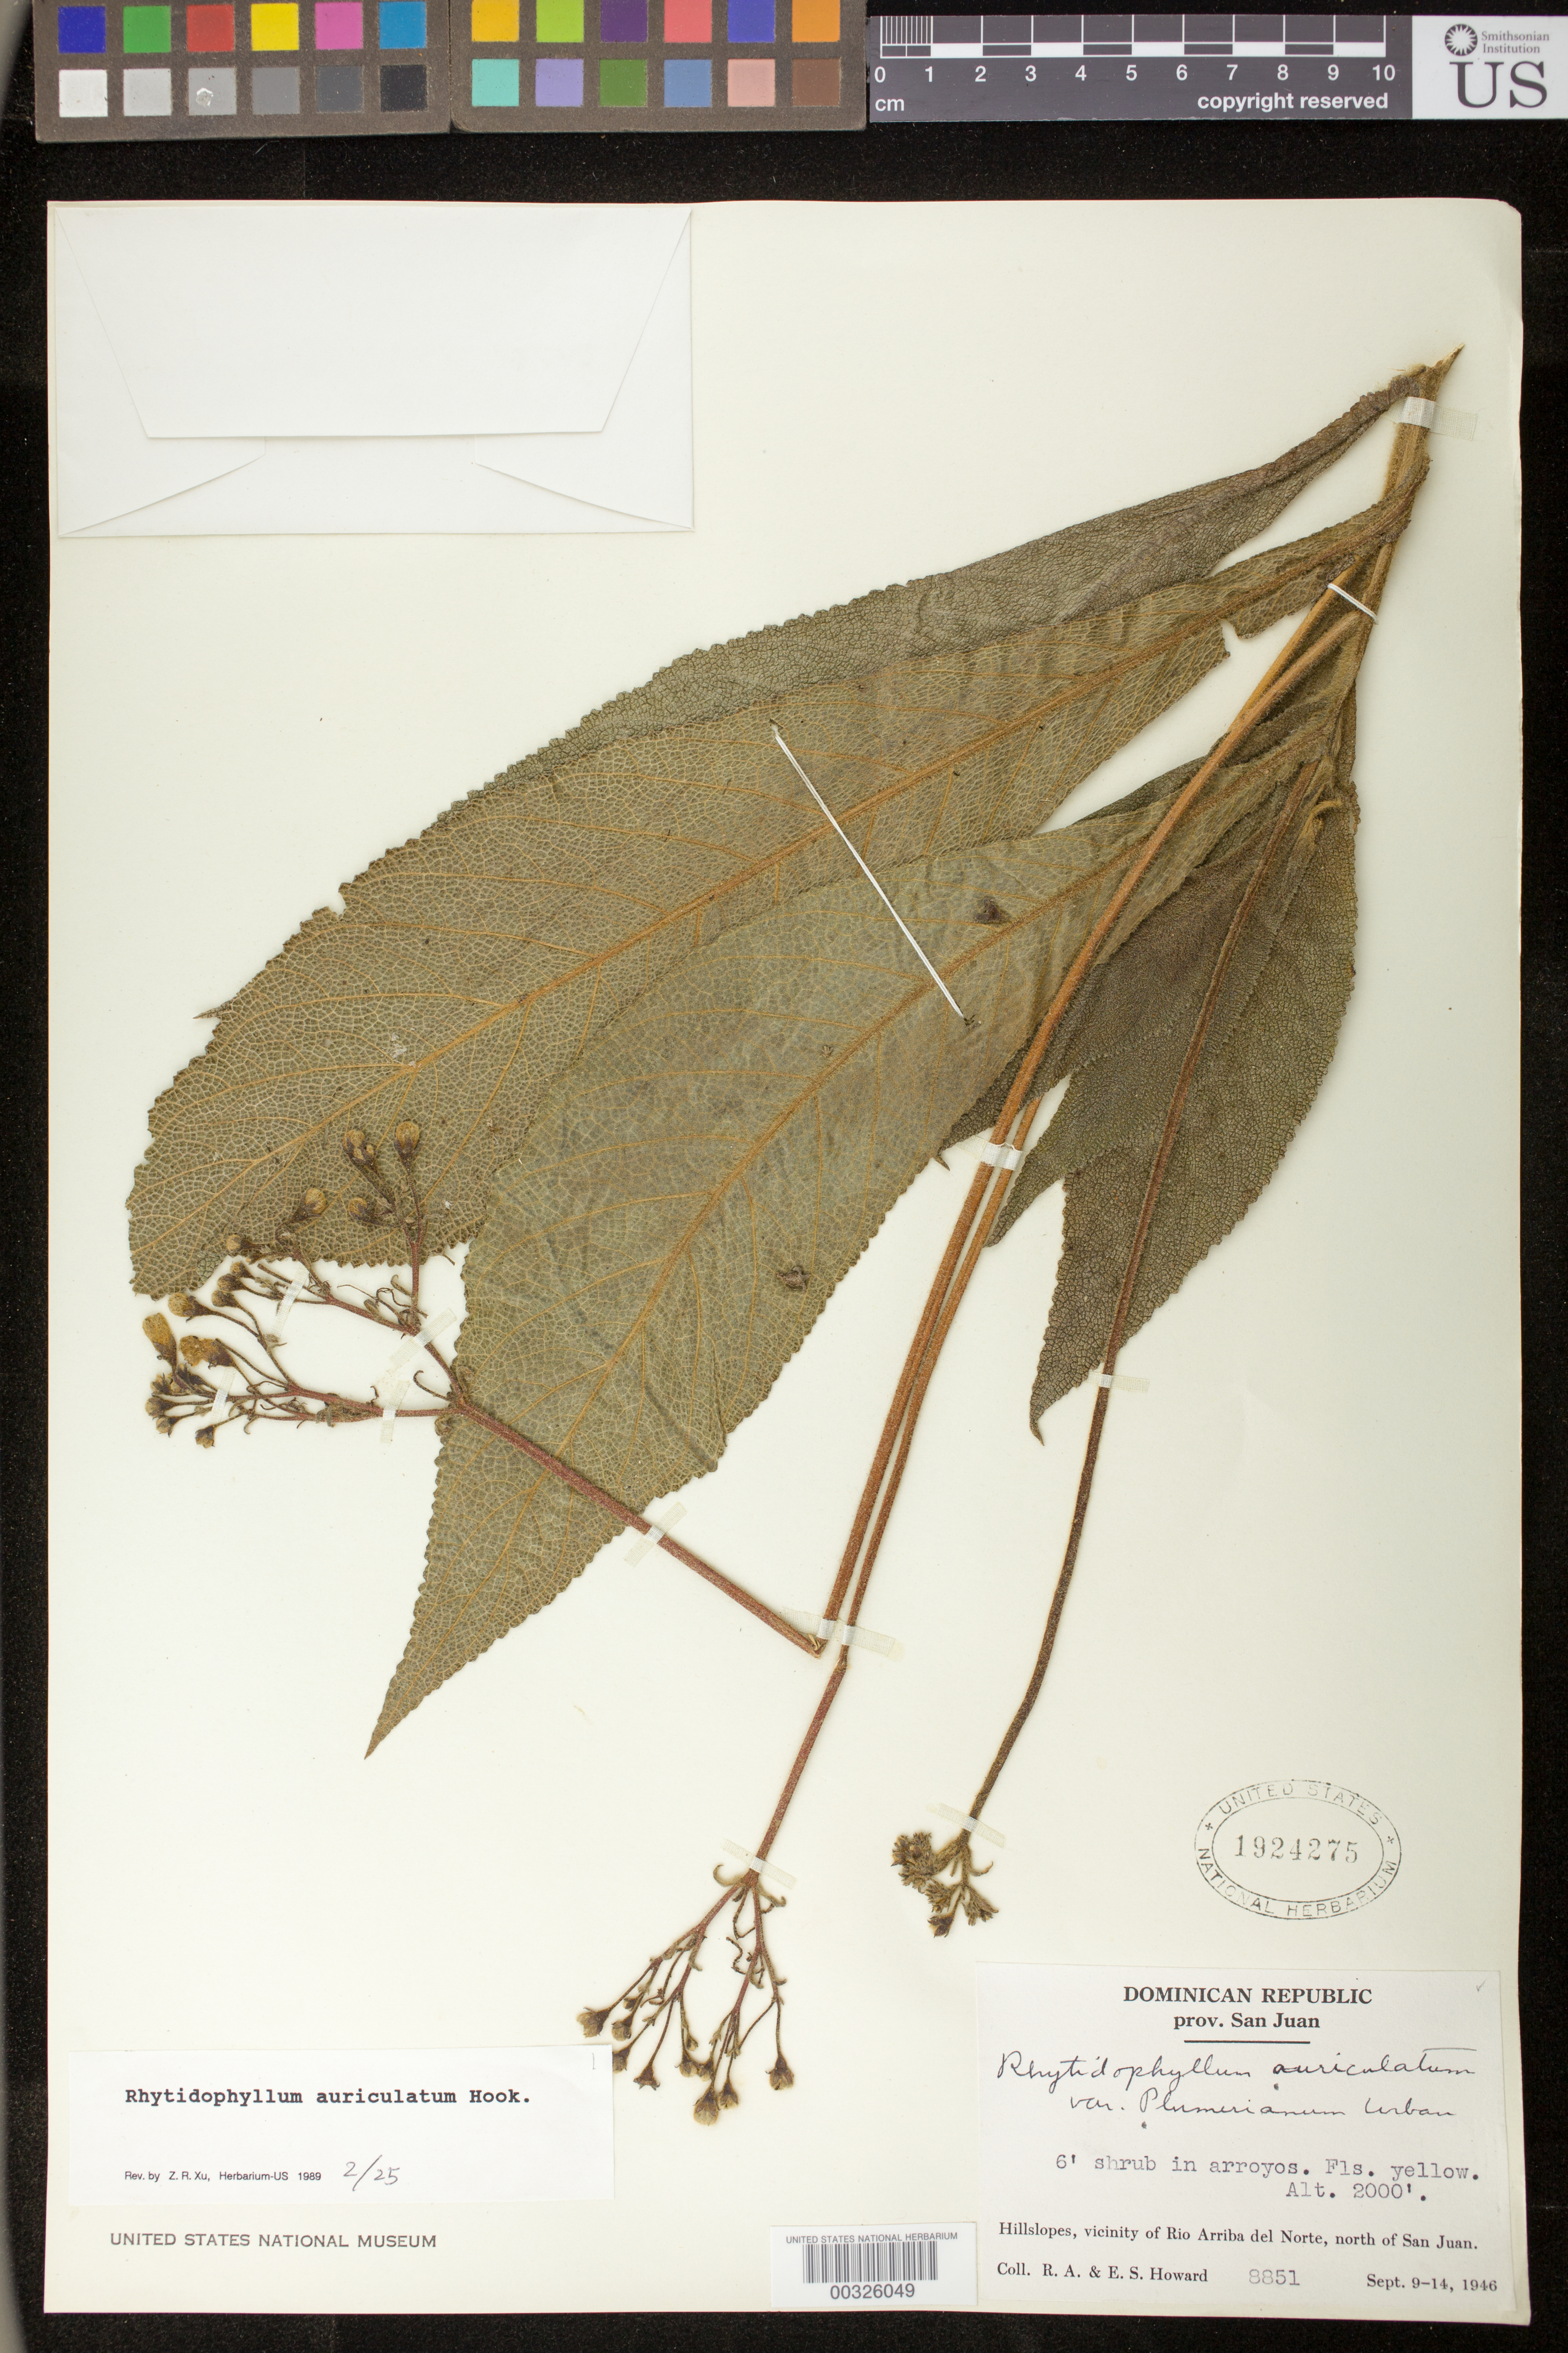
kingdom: Plantae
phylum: Tracheophyta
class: Magnoliopsida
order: Lamiales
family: Gesneriaceae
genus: Rhytidophyllum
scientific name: Rhytidophyllum auriculatum var. angustatum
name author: Urb.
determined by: Skog, Laurence E.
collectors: R. A. Howard & R. Howard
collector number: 8851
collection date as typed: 9-14 Sep 1946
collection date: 1946-09-09/1946-09-14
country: Dominican Republic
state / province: San Juan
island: Hispaniola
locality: Vicinity of Rio Arriba del Norte, N of San Juan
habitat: Hillslopes; in arroyos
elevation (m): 610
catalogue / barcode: US 1924275